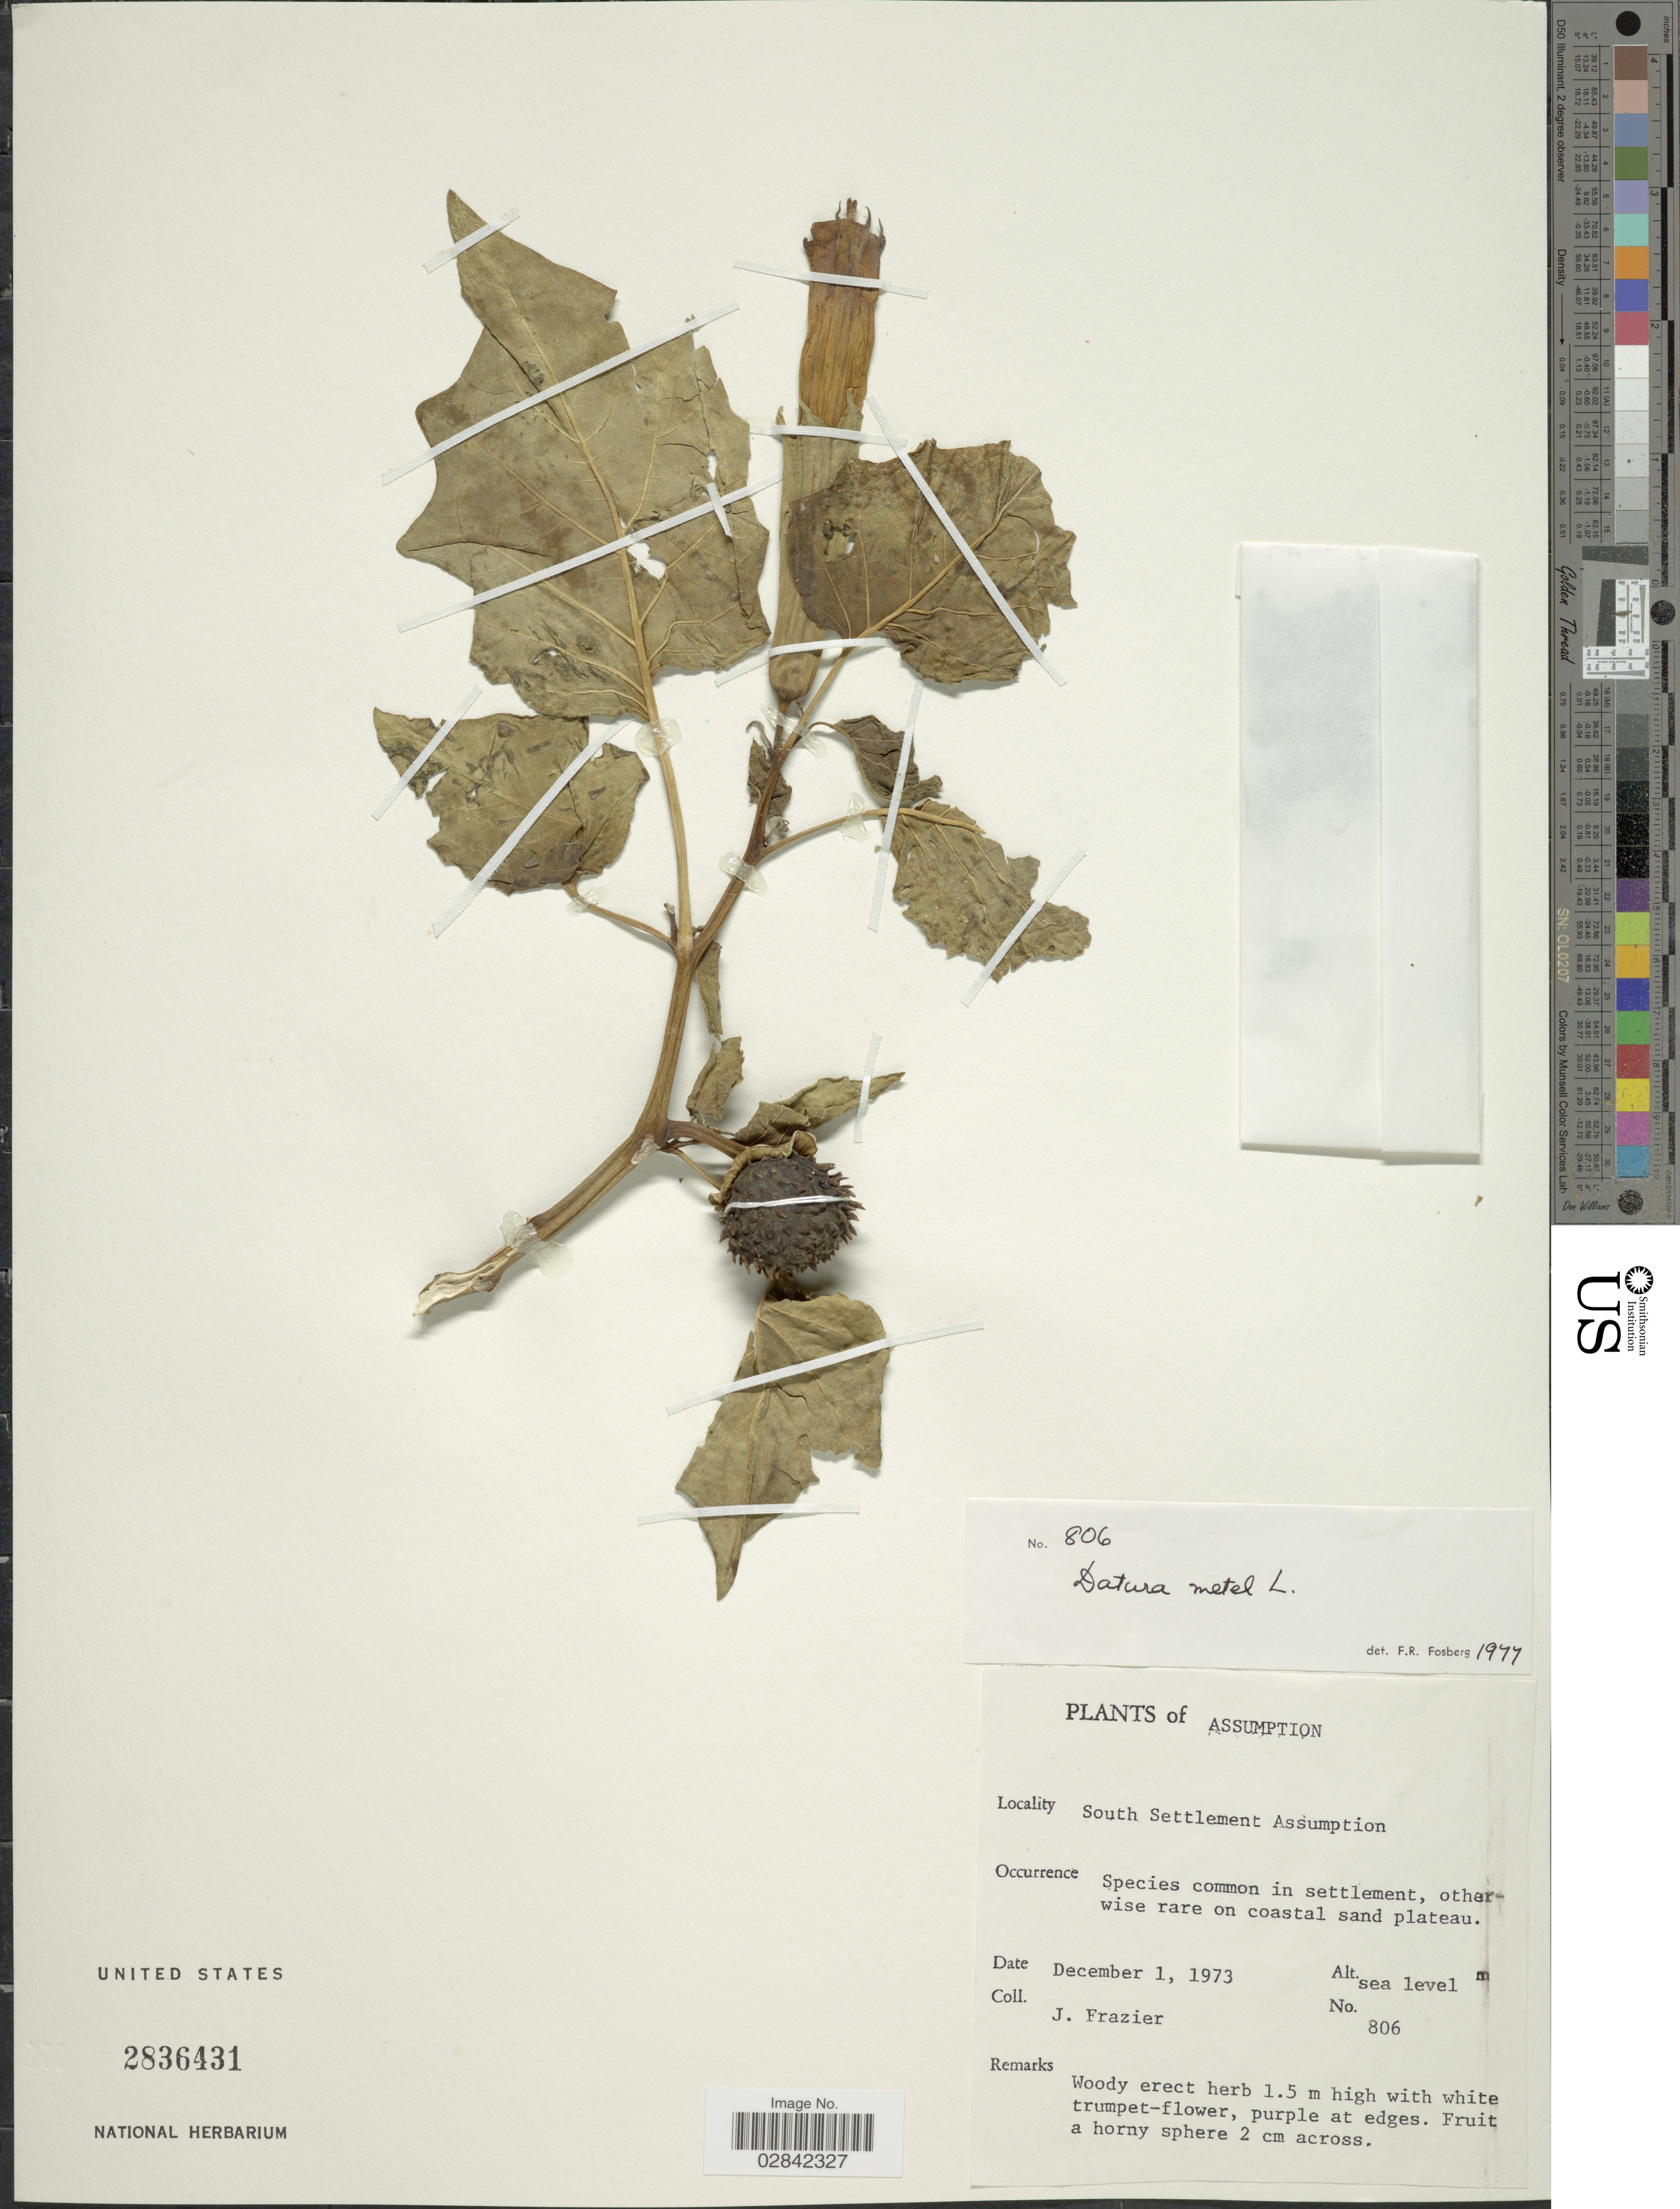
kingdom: Plantae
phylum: Tracheophyta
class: Magnoliopsida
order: Solanales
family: Solanaceae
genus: Datura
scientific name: Datura metel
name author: L.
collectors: J. Frazier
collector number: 806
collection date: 1973-12-01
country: Seychelles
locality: Assumption, South Settlement Assumption.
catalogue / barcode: US 2836431